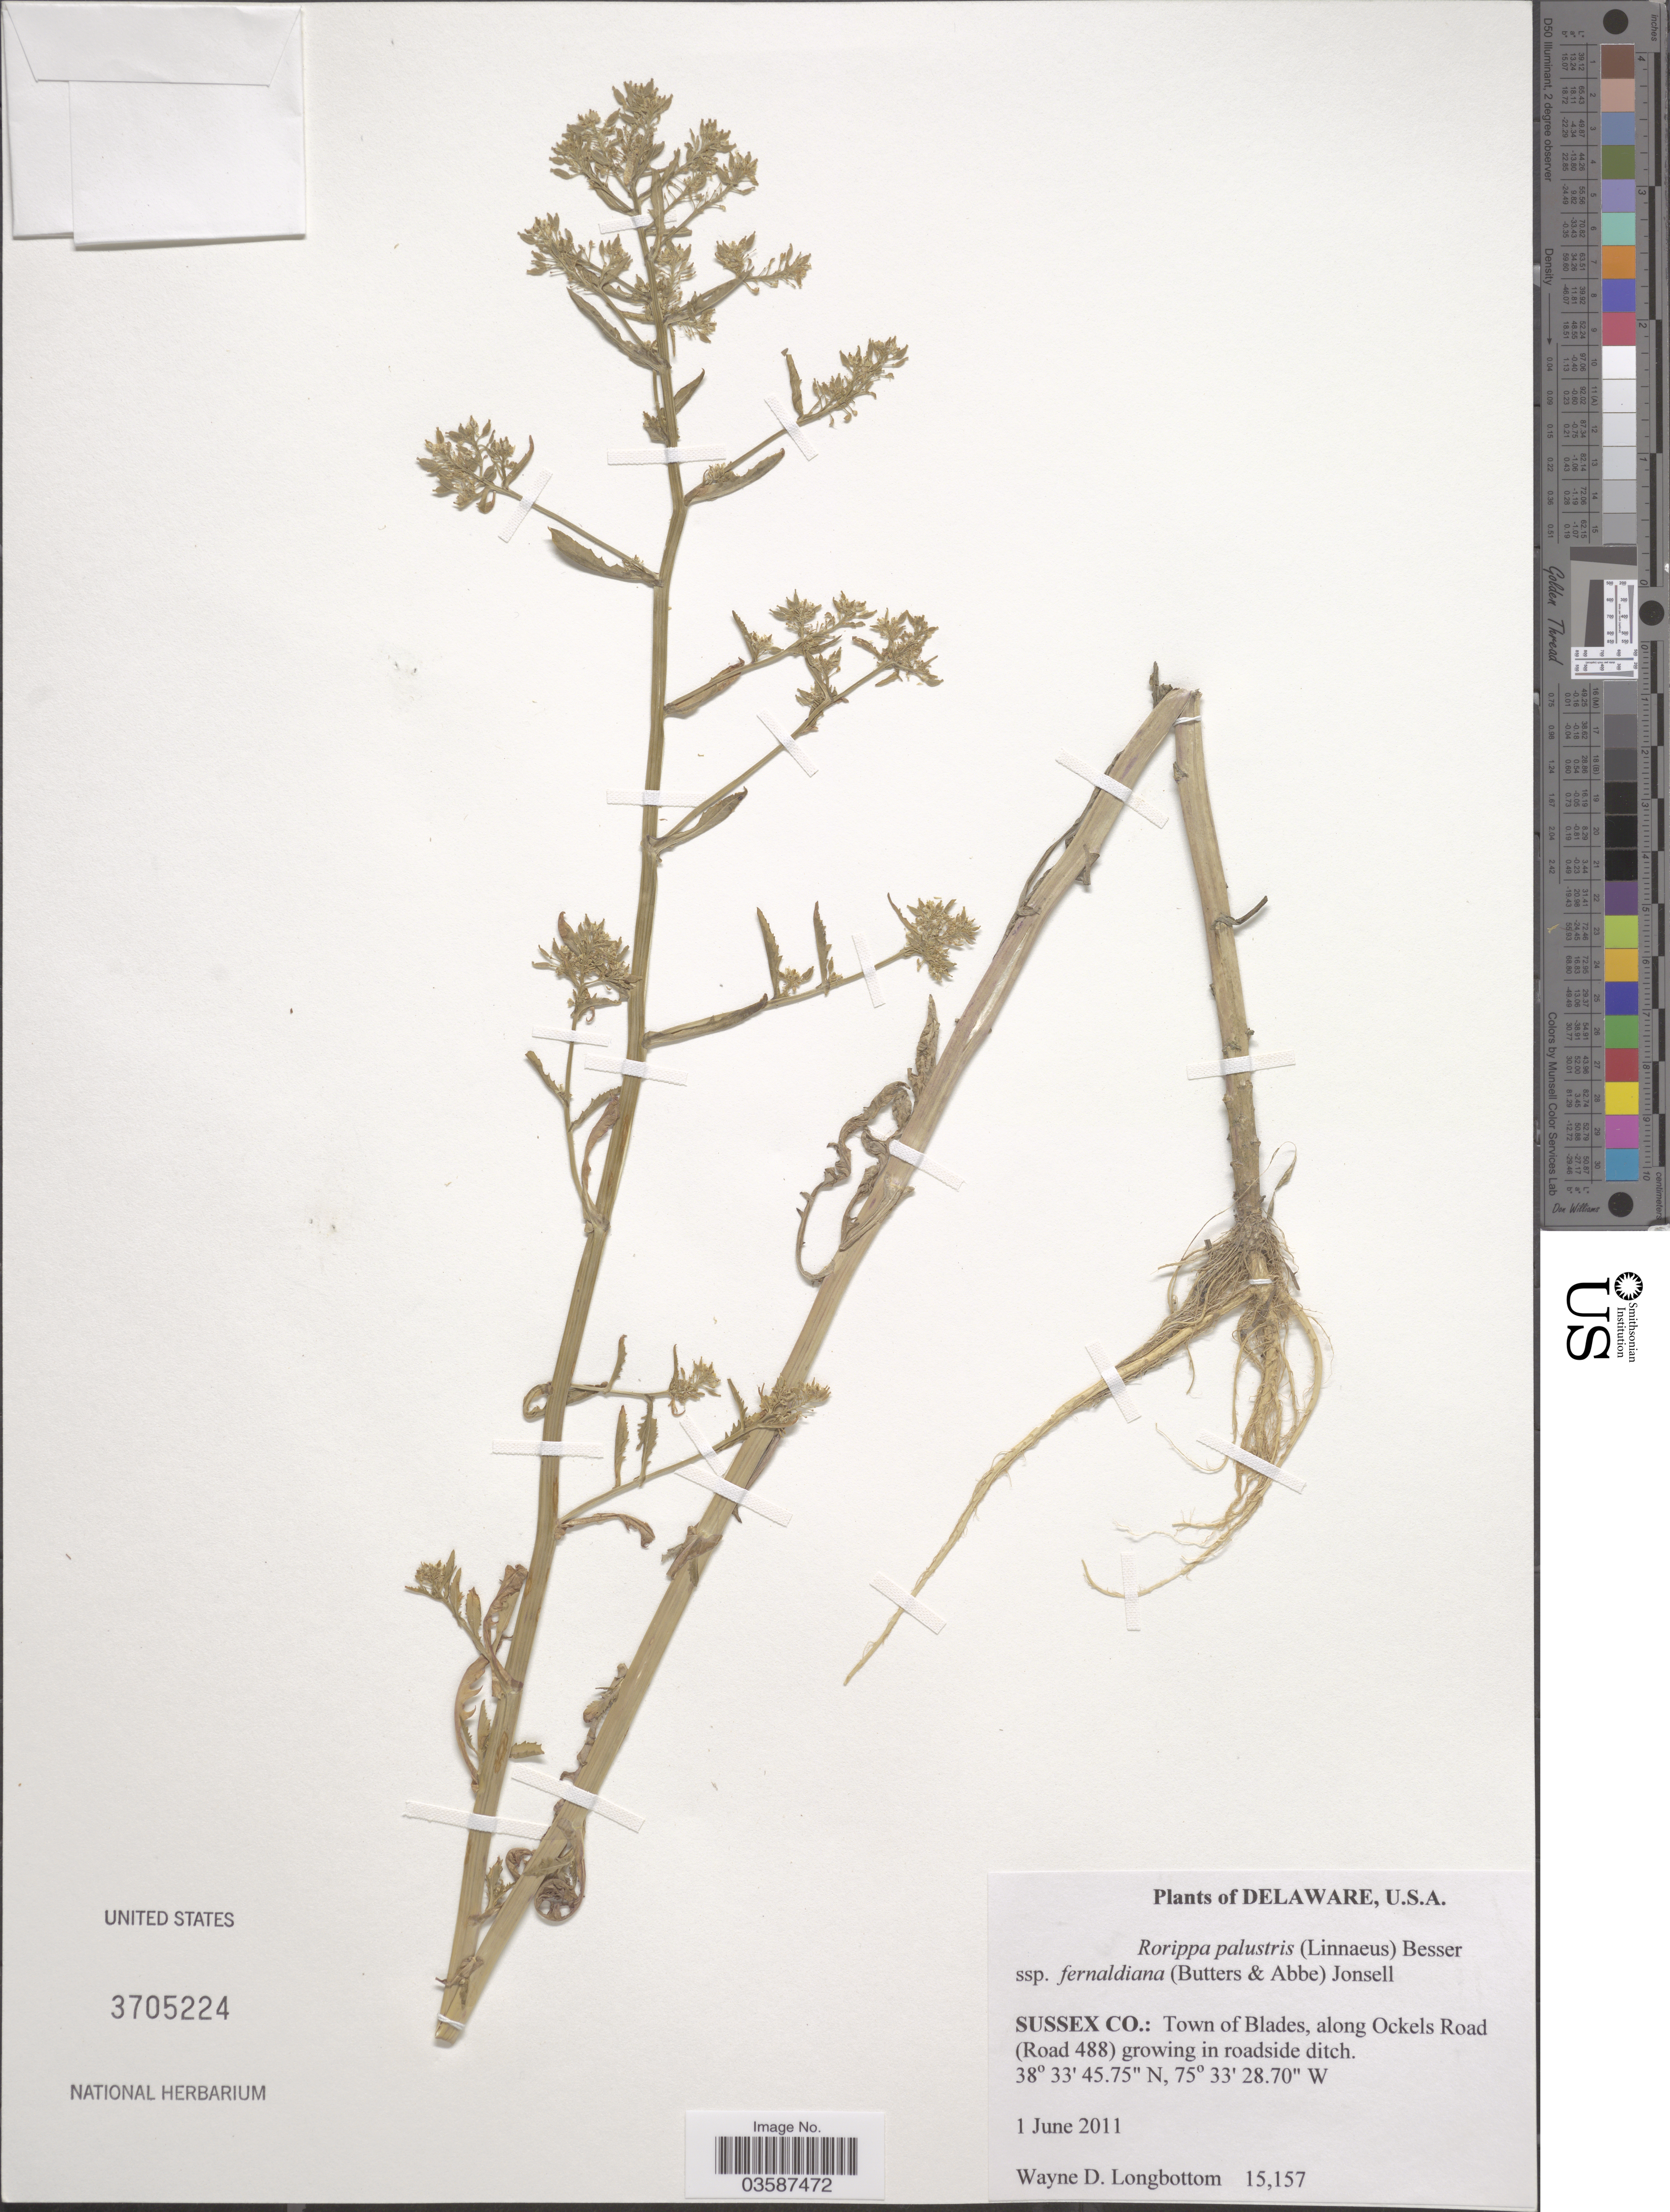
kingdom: Plantae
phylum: Tracheophyta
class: Magnoliopsida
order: Brassicales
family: Brassicaceae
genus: Rorippa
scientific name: Rorippa palustris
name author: (L.) Besser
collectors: W. D. Longbottom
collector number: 15157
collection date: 2011-06-01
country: United States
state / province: Delaware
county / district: Sussex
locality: Sussex Co.: Town of Blades, along Ockels Road (Road 488) growing in roadside ditch.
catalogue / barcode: US 3705224